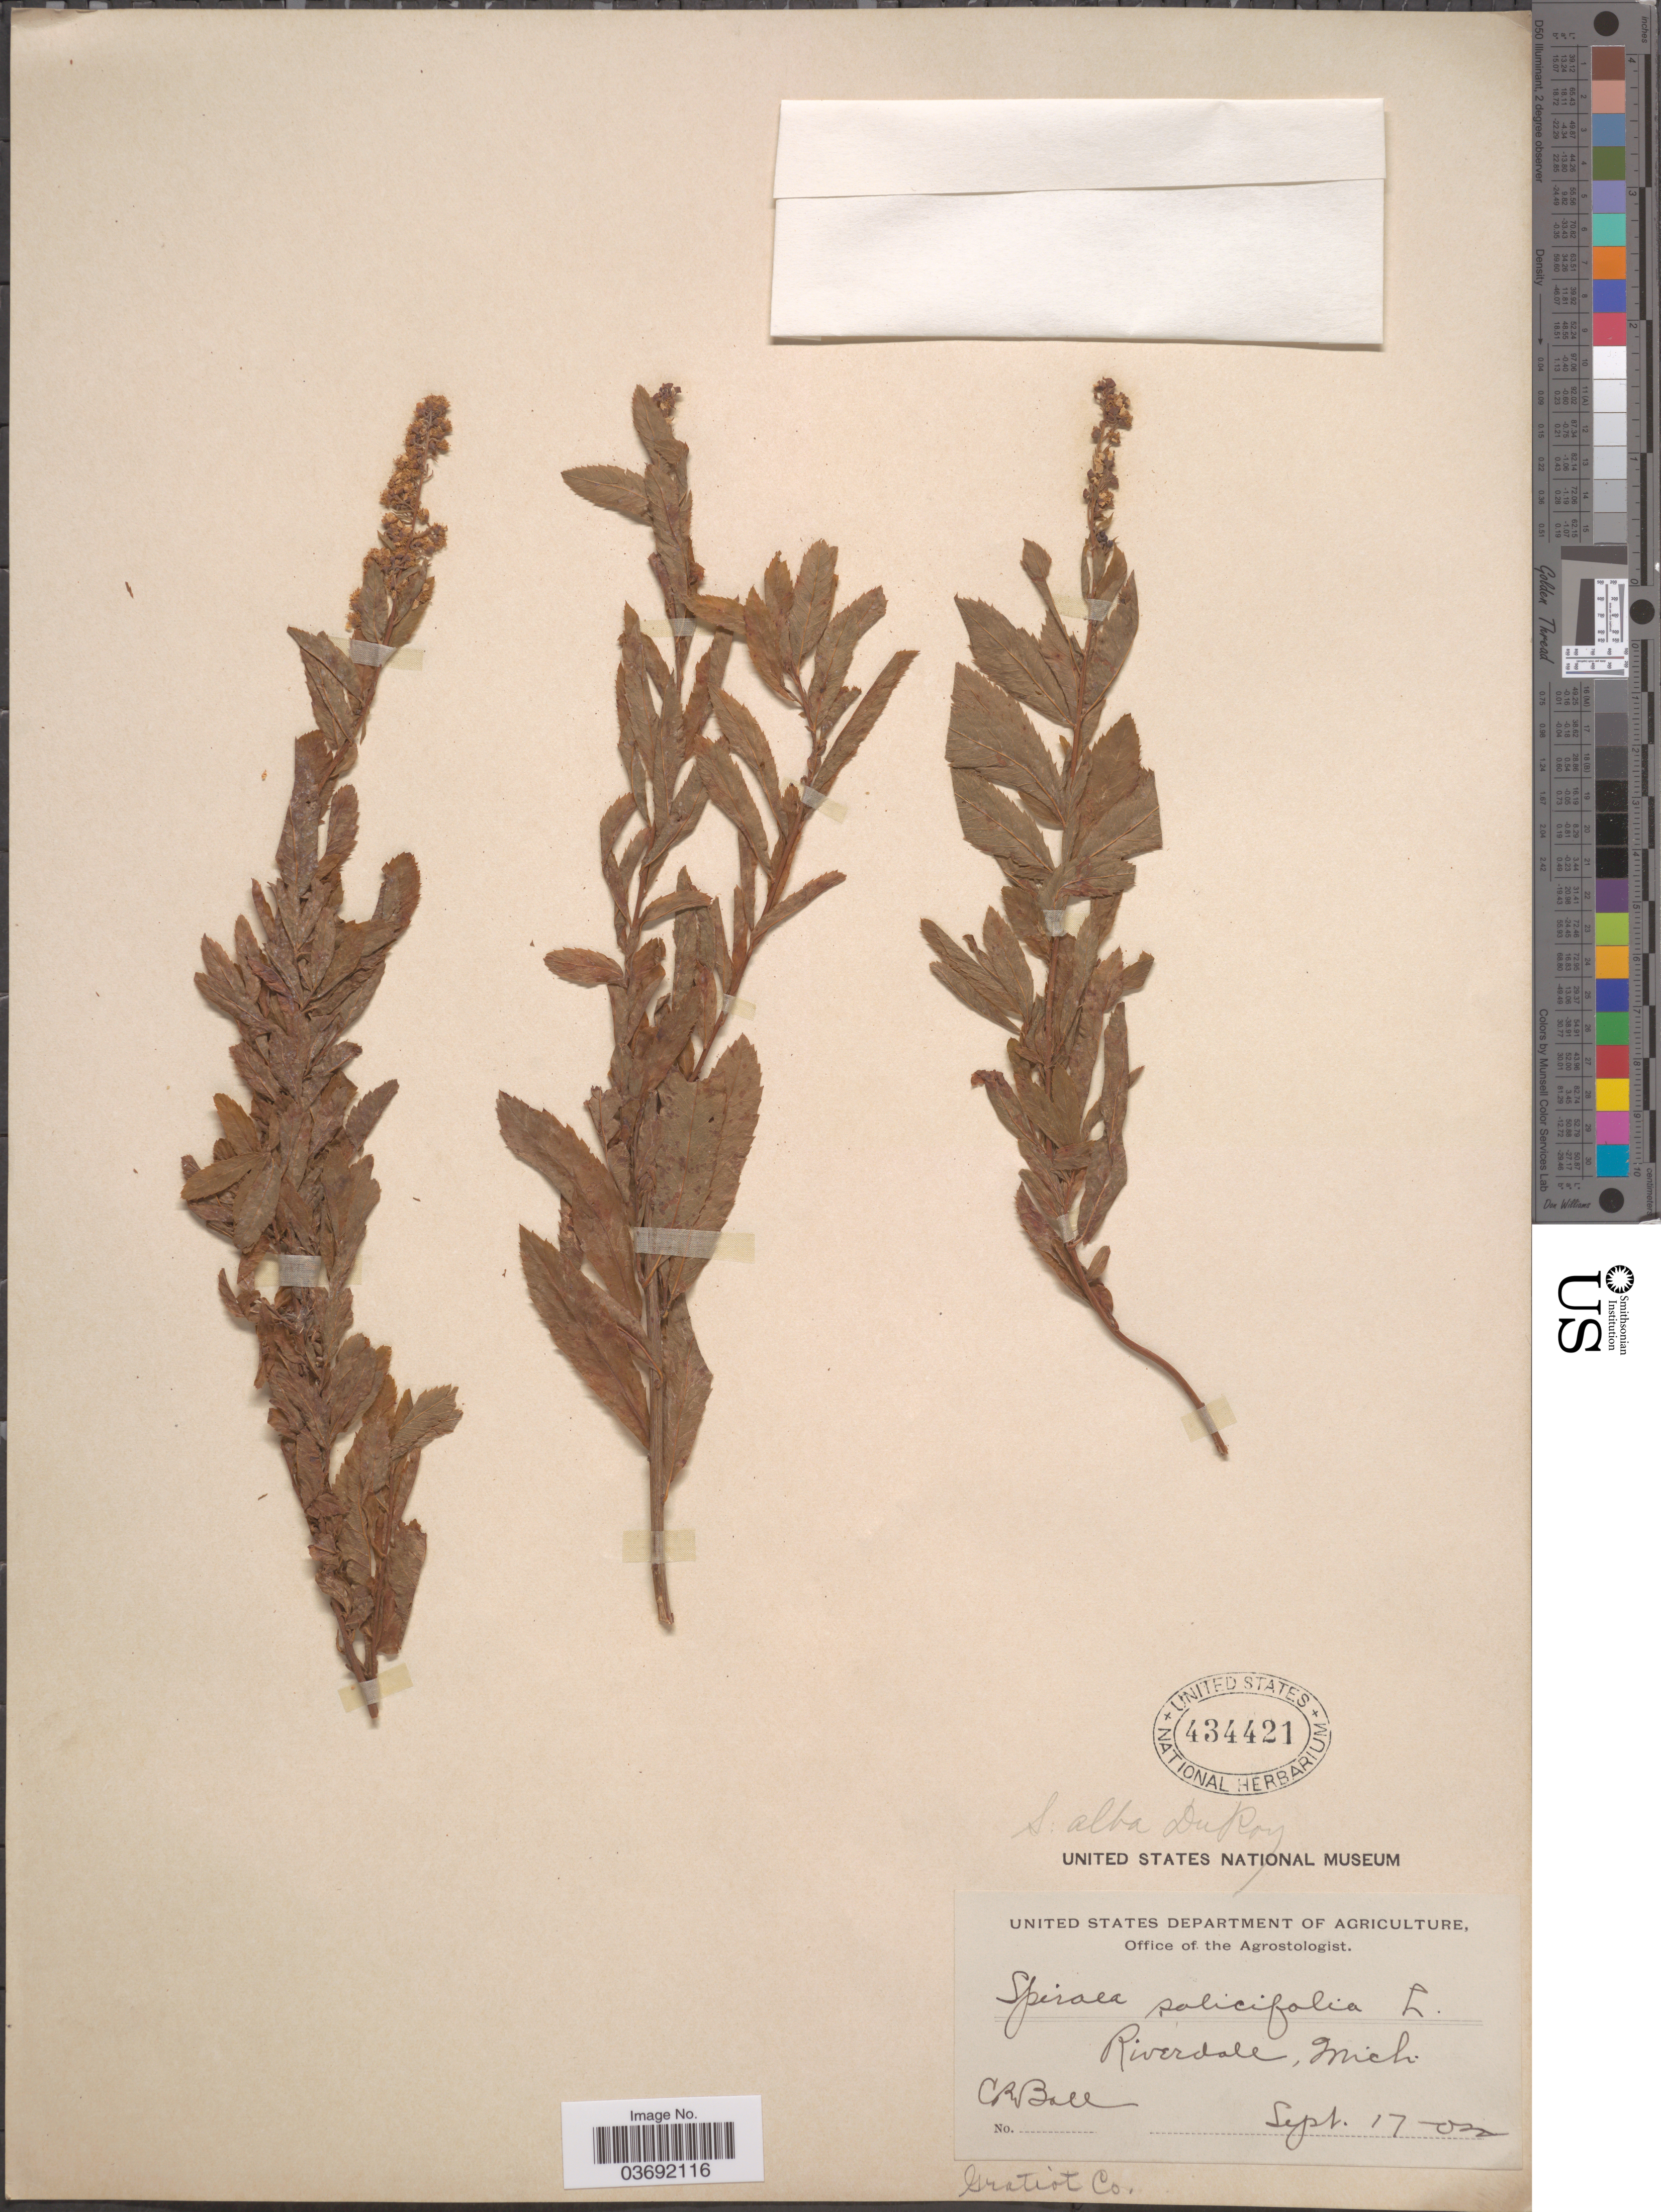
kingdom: Plantae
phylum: Tracheophyta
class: Magnoliopsida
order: Rosales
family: Rosaceae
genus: Spiraea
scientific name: Spiraea alba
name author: Du Roi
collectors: C. R. Ball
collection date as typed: Transcribed d/m/y: 17/9/3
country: United States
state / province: Michigan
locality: Riverdale. Gratiot Co.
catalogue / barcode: US 434421